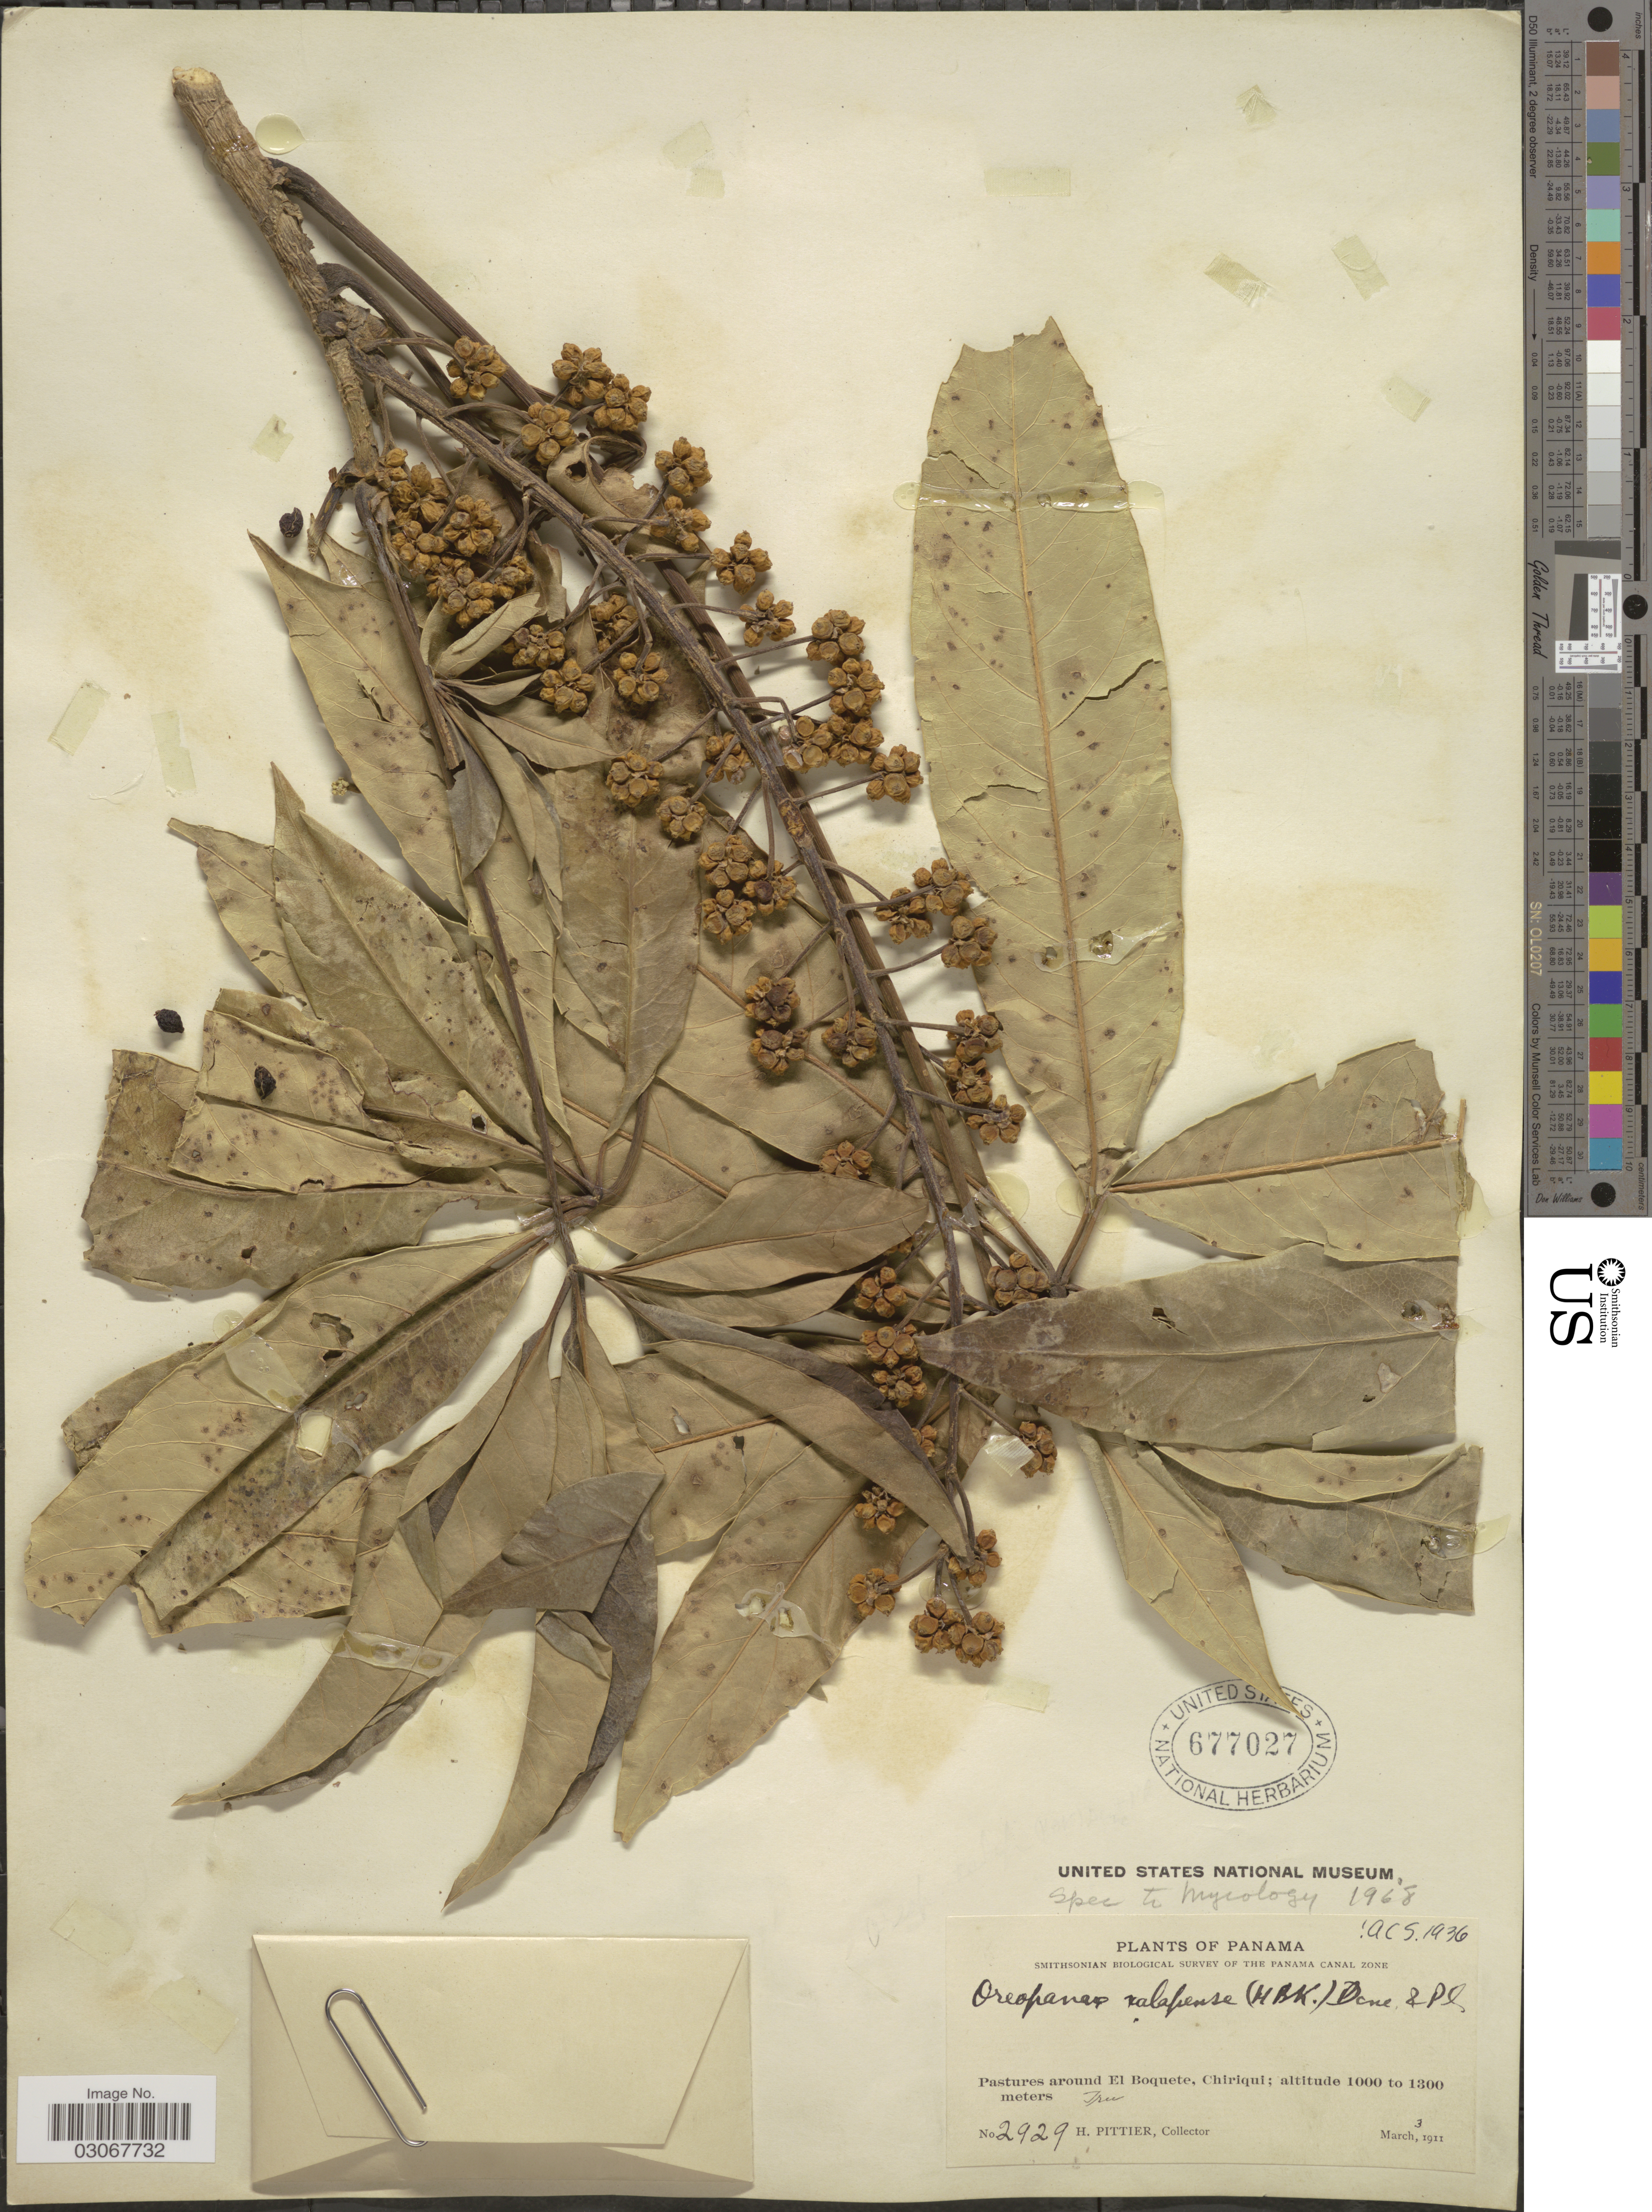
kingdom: Plantae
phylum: Tracheophyta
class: Magnoliopsida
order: Apiales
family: Araliaceae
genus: Oreopanax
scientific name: Oreopanax xalapensis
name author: (Kunth) Decne. & Planch.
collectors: H. F. Pittier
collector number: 2929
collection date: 1911-03-03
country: Panama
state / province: Chiriqui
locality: Pastures around El Boquete.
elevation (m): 1000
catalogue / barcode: US 677027